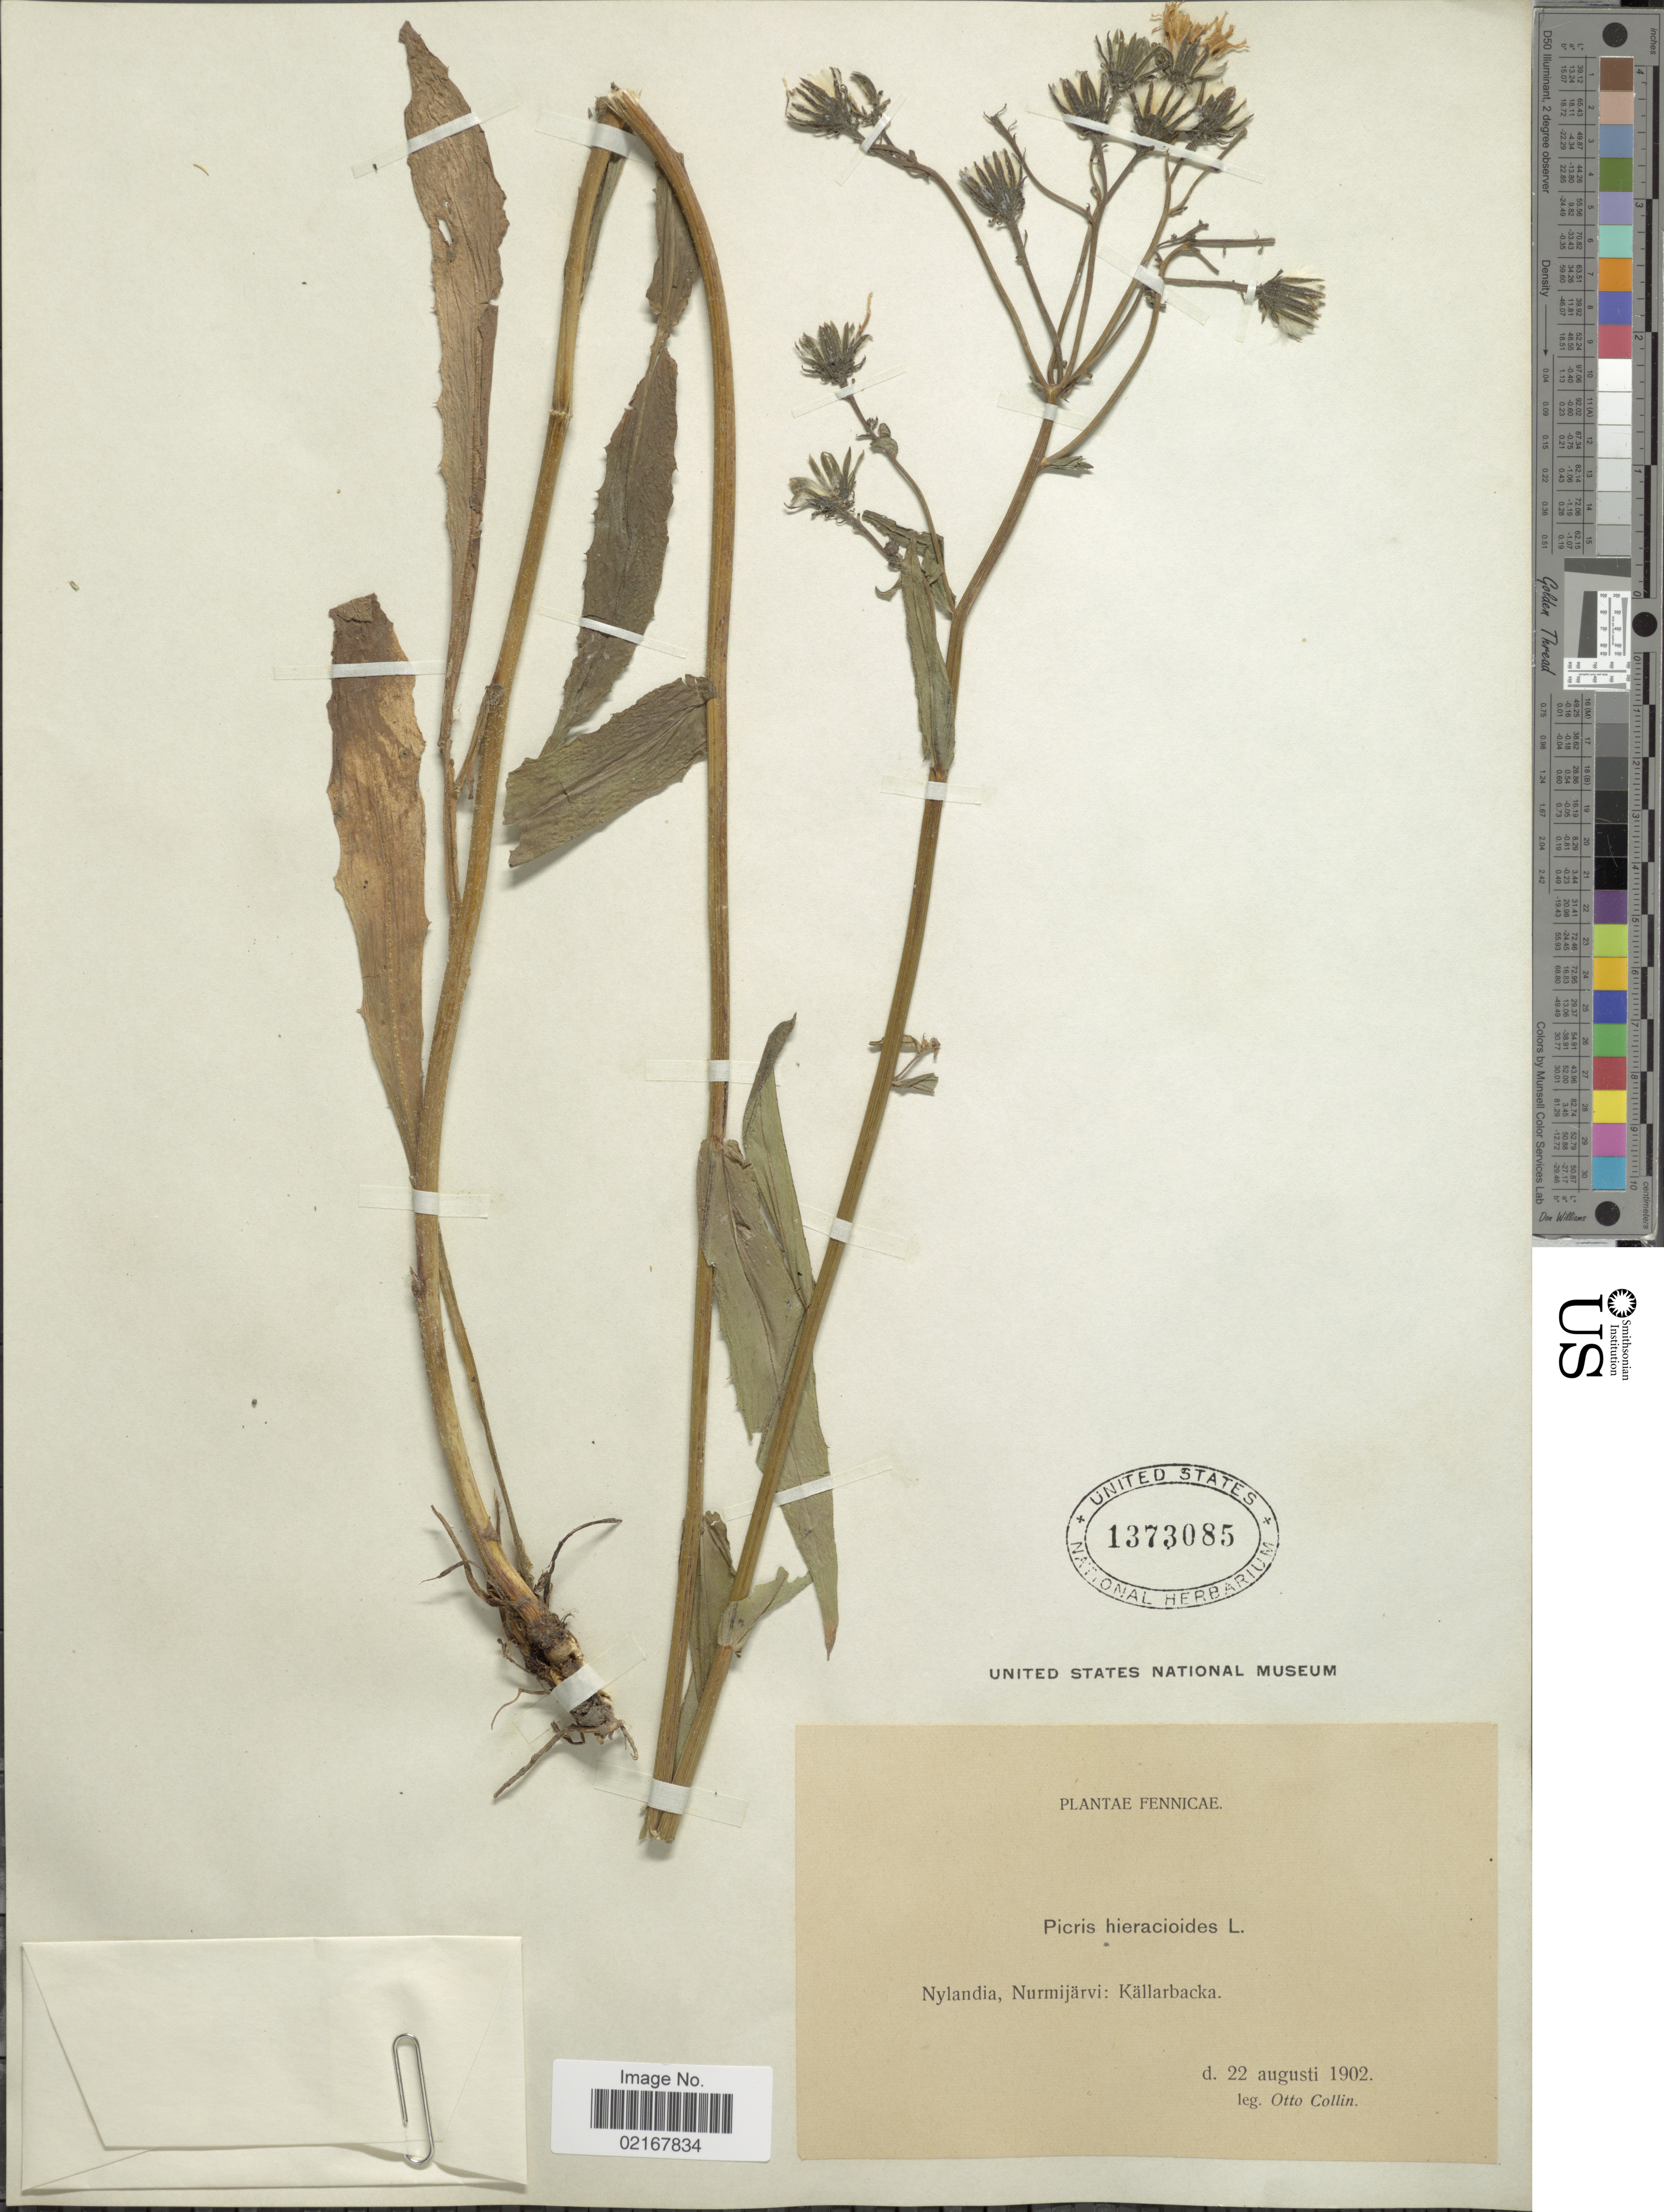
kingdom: Plantae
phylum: Tracheophyta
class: Magnoliopsida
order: Asterales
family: Asteraceae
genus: Picris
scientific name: Picris hieracioides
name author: L.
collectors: O. Collin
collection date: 1902-08-22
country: Finland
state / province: Itä-Uusimaa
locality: Fennicae, Nylandia, Nurmijarvi, Kallarbacka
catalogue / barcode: US 1373085